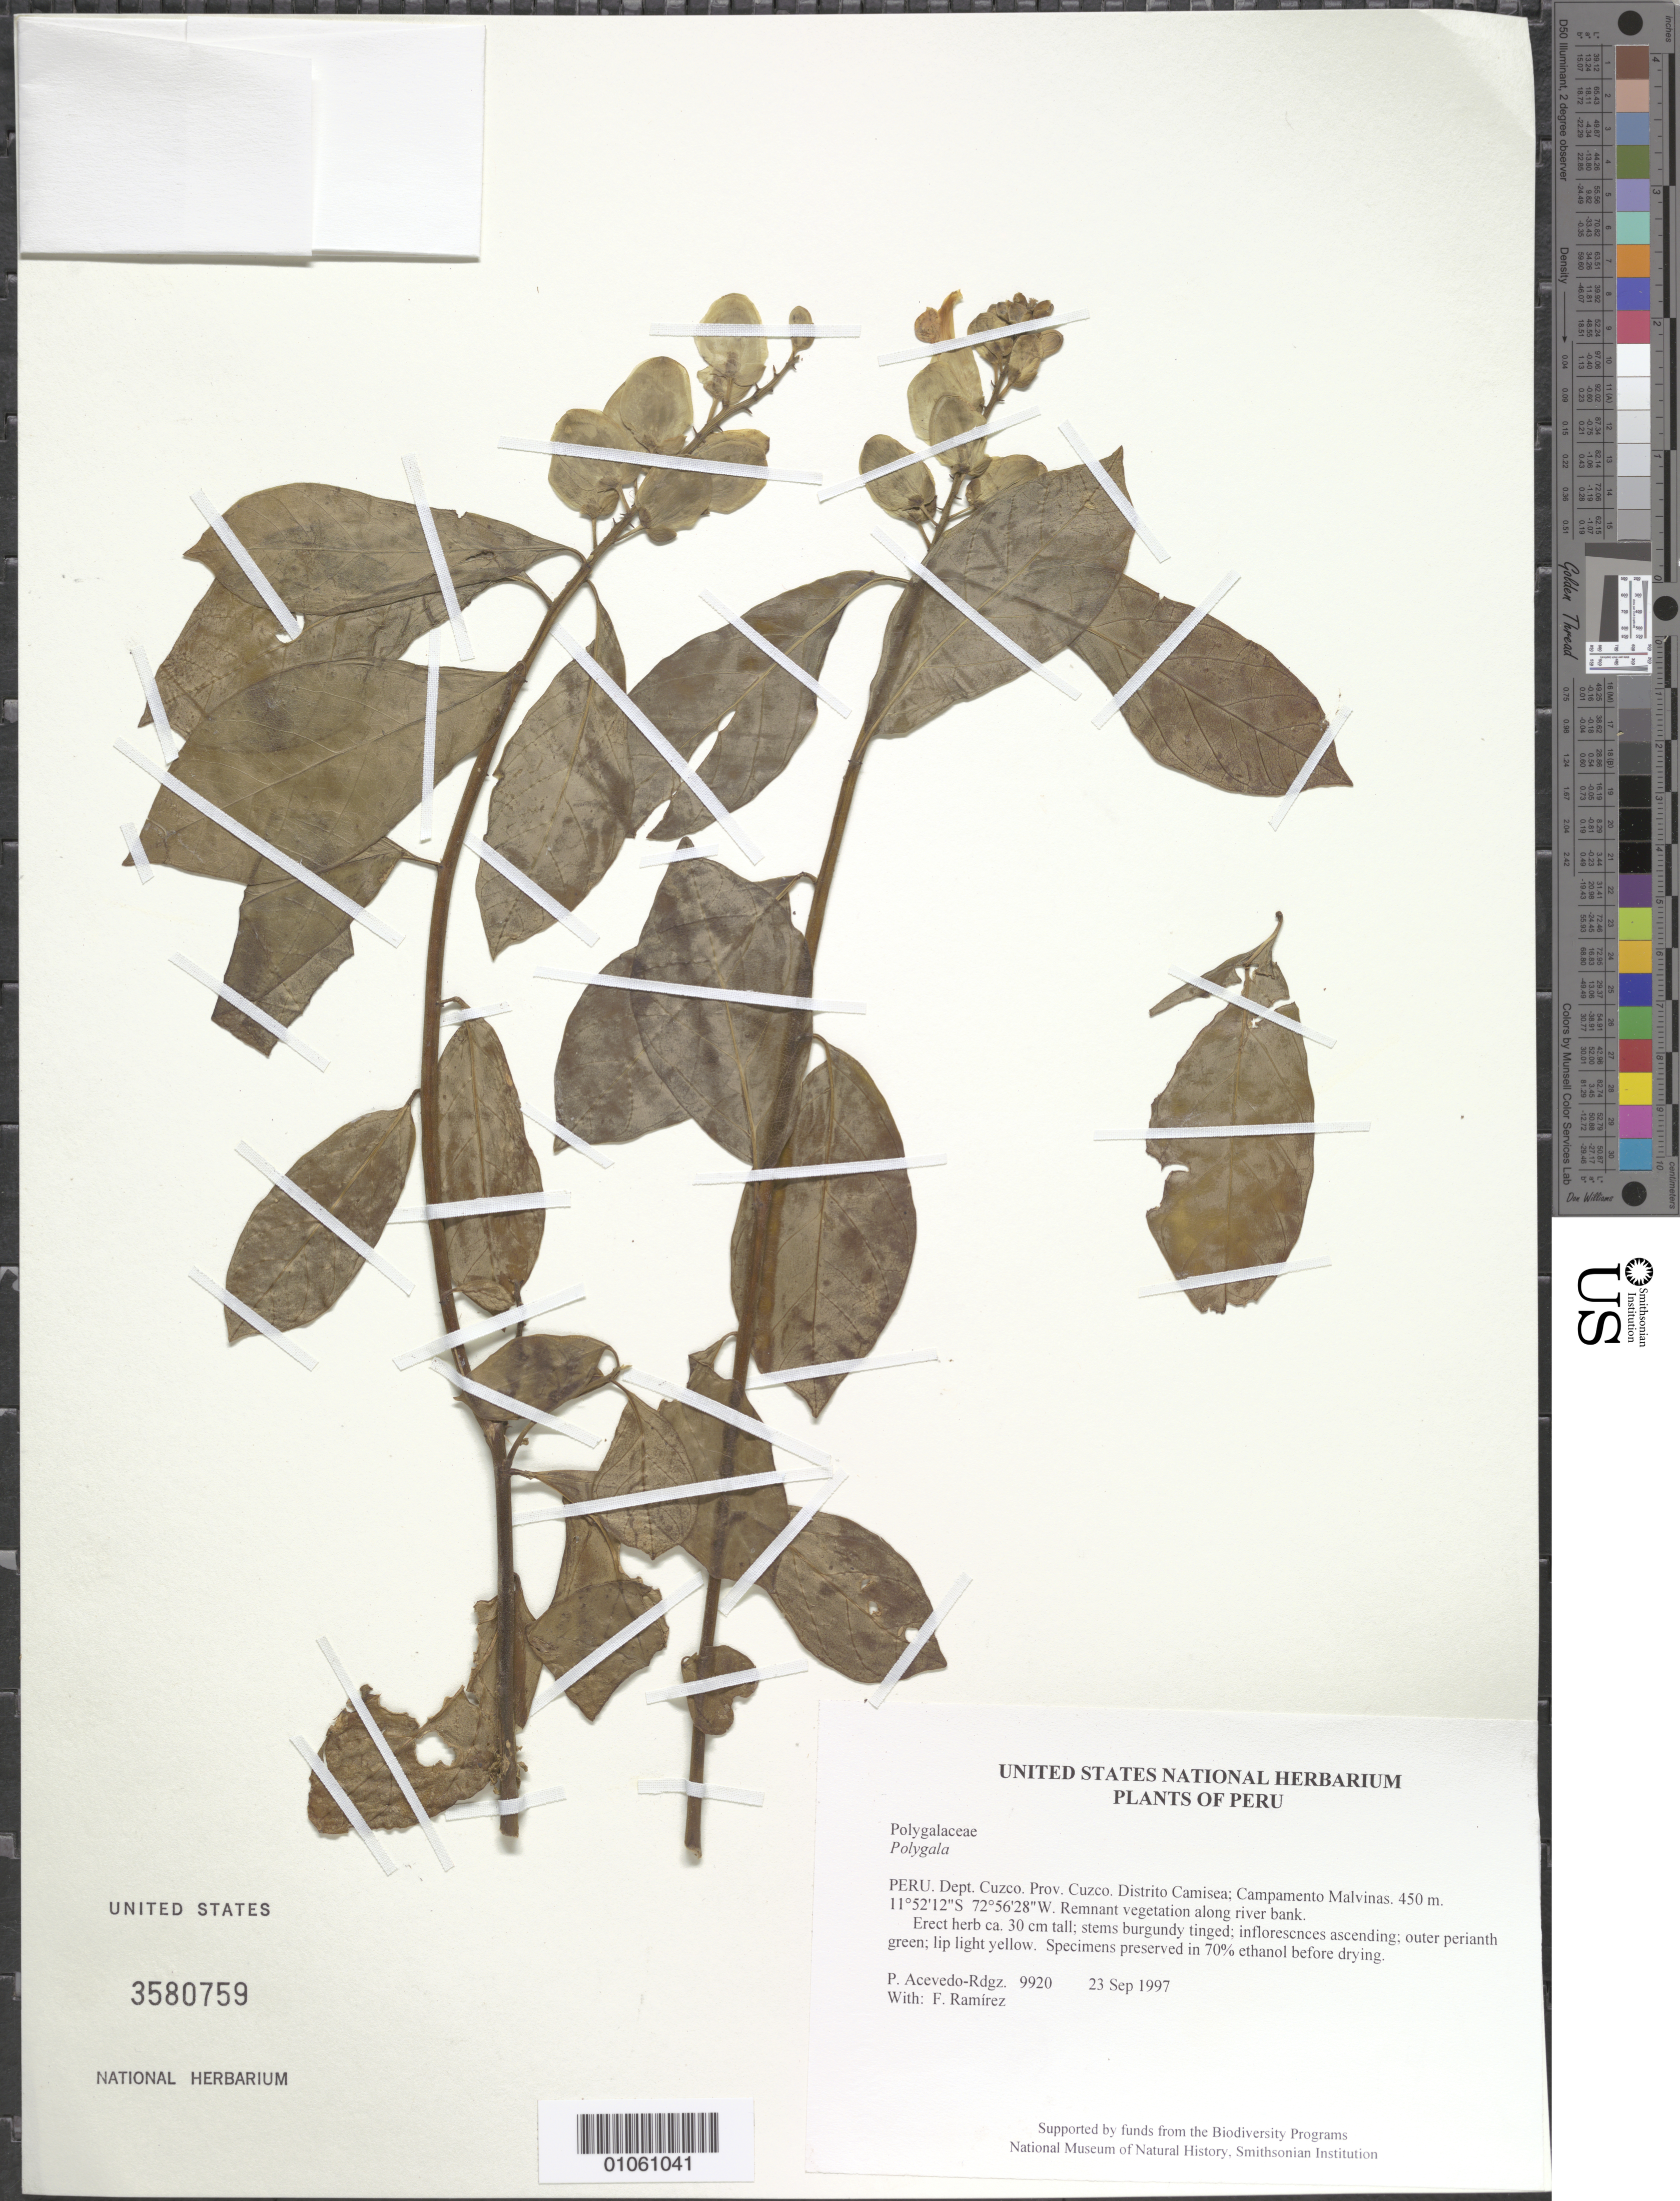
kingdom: Plantae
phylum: Tracheophyta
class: Magnoliopsida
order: Fabales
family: Polygalaceae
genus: Polygala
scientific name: Polygala longicaulis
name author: Kunth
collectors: P. Acevedo-Rodr. & F. Ramirez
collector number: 9920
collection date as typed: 23 Sep 1997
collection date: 1997-09-23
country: Peru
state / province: Cusco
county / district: Cusco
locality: Distrito Camisea; Campamento Malvinas.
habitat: Remnant vegetation along river bank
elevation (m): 450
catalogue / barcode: US 3580759